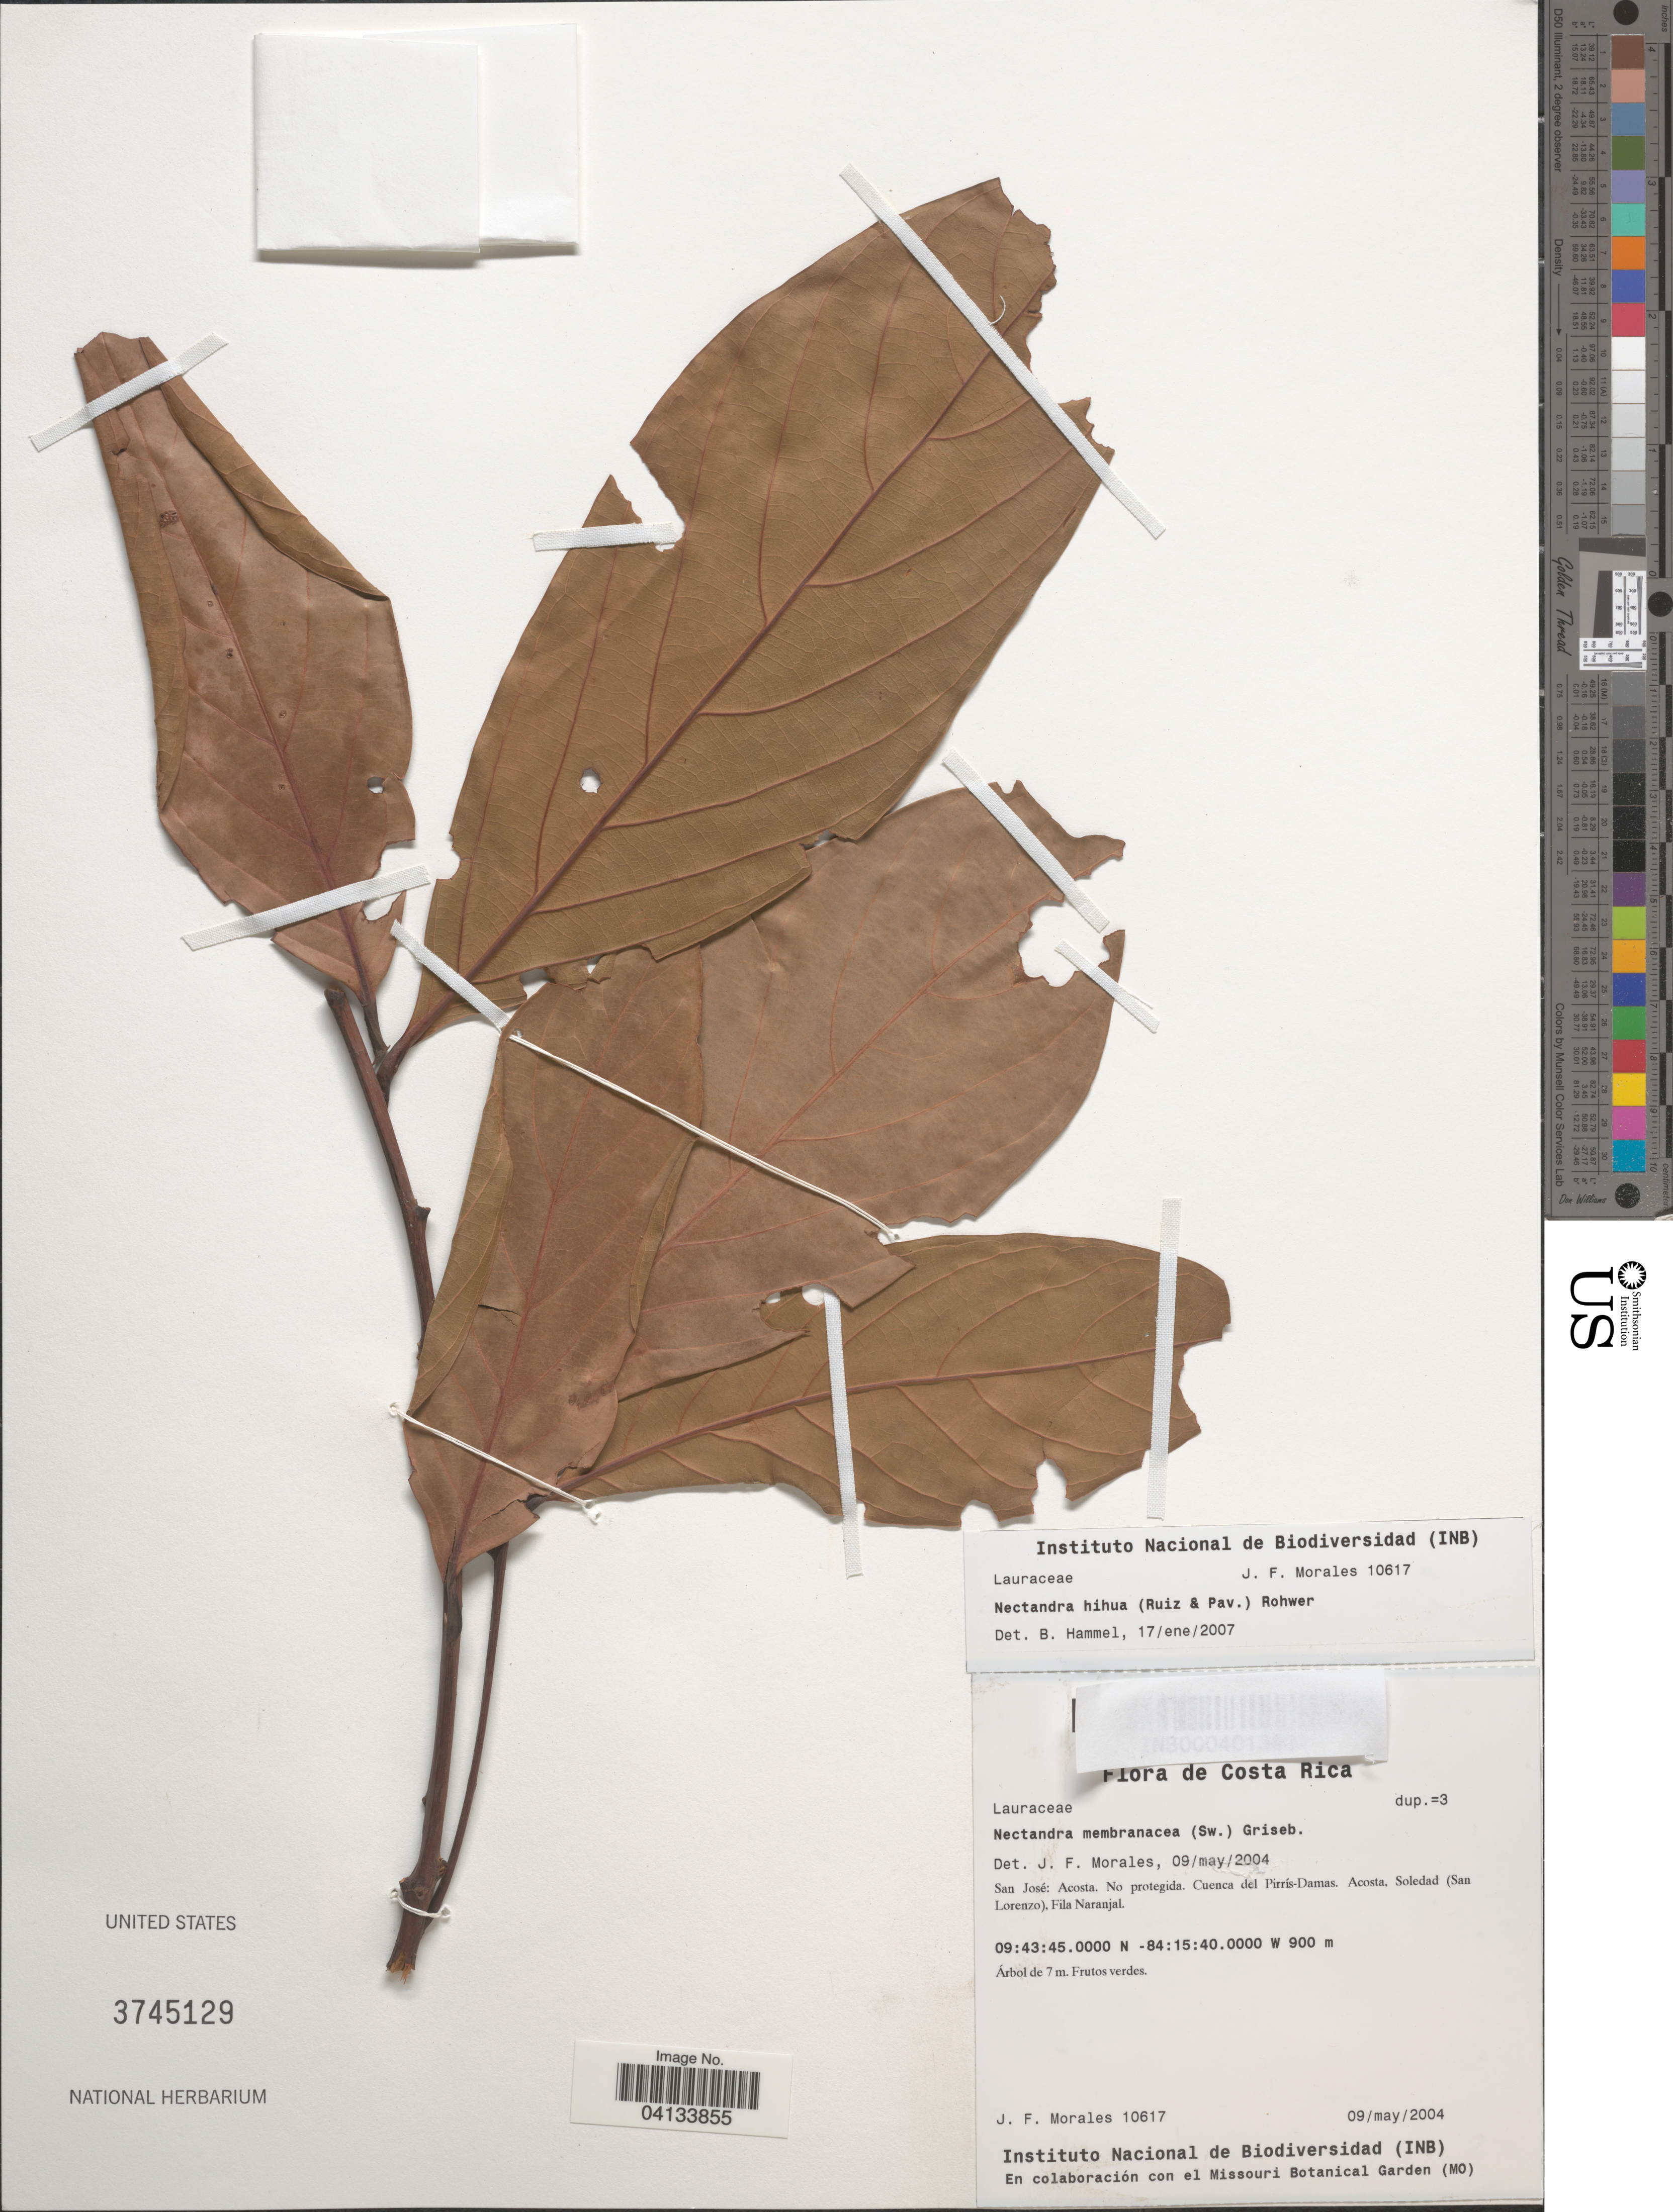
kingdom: Plantae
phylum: Tracheophyta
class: Magnoliopsida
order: Laurales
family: Lauraceae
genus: Nectandra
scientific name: Nectandra hihua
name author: (Ruiz & Pav.) Rohwer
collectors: J. Morales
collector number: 10617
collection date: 2004-05-09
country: Costa Rica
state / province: San José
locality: Acosta. No protegida. Cuenca del Pirrís-Damas. Acosta, Soledad (San Lorenzo), Fila Naranjal.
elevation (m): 900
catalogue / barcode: US 3745129